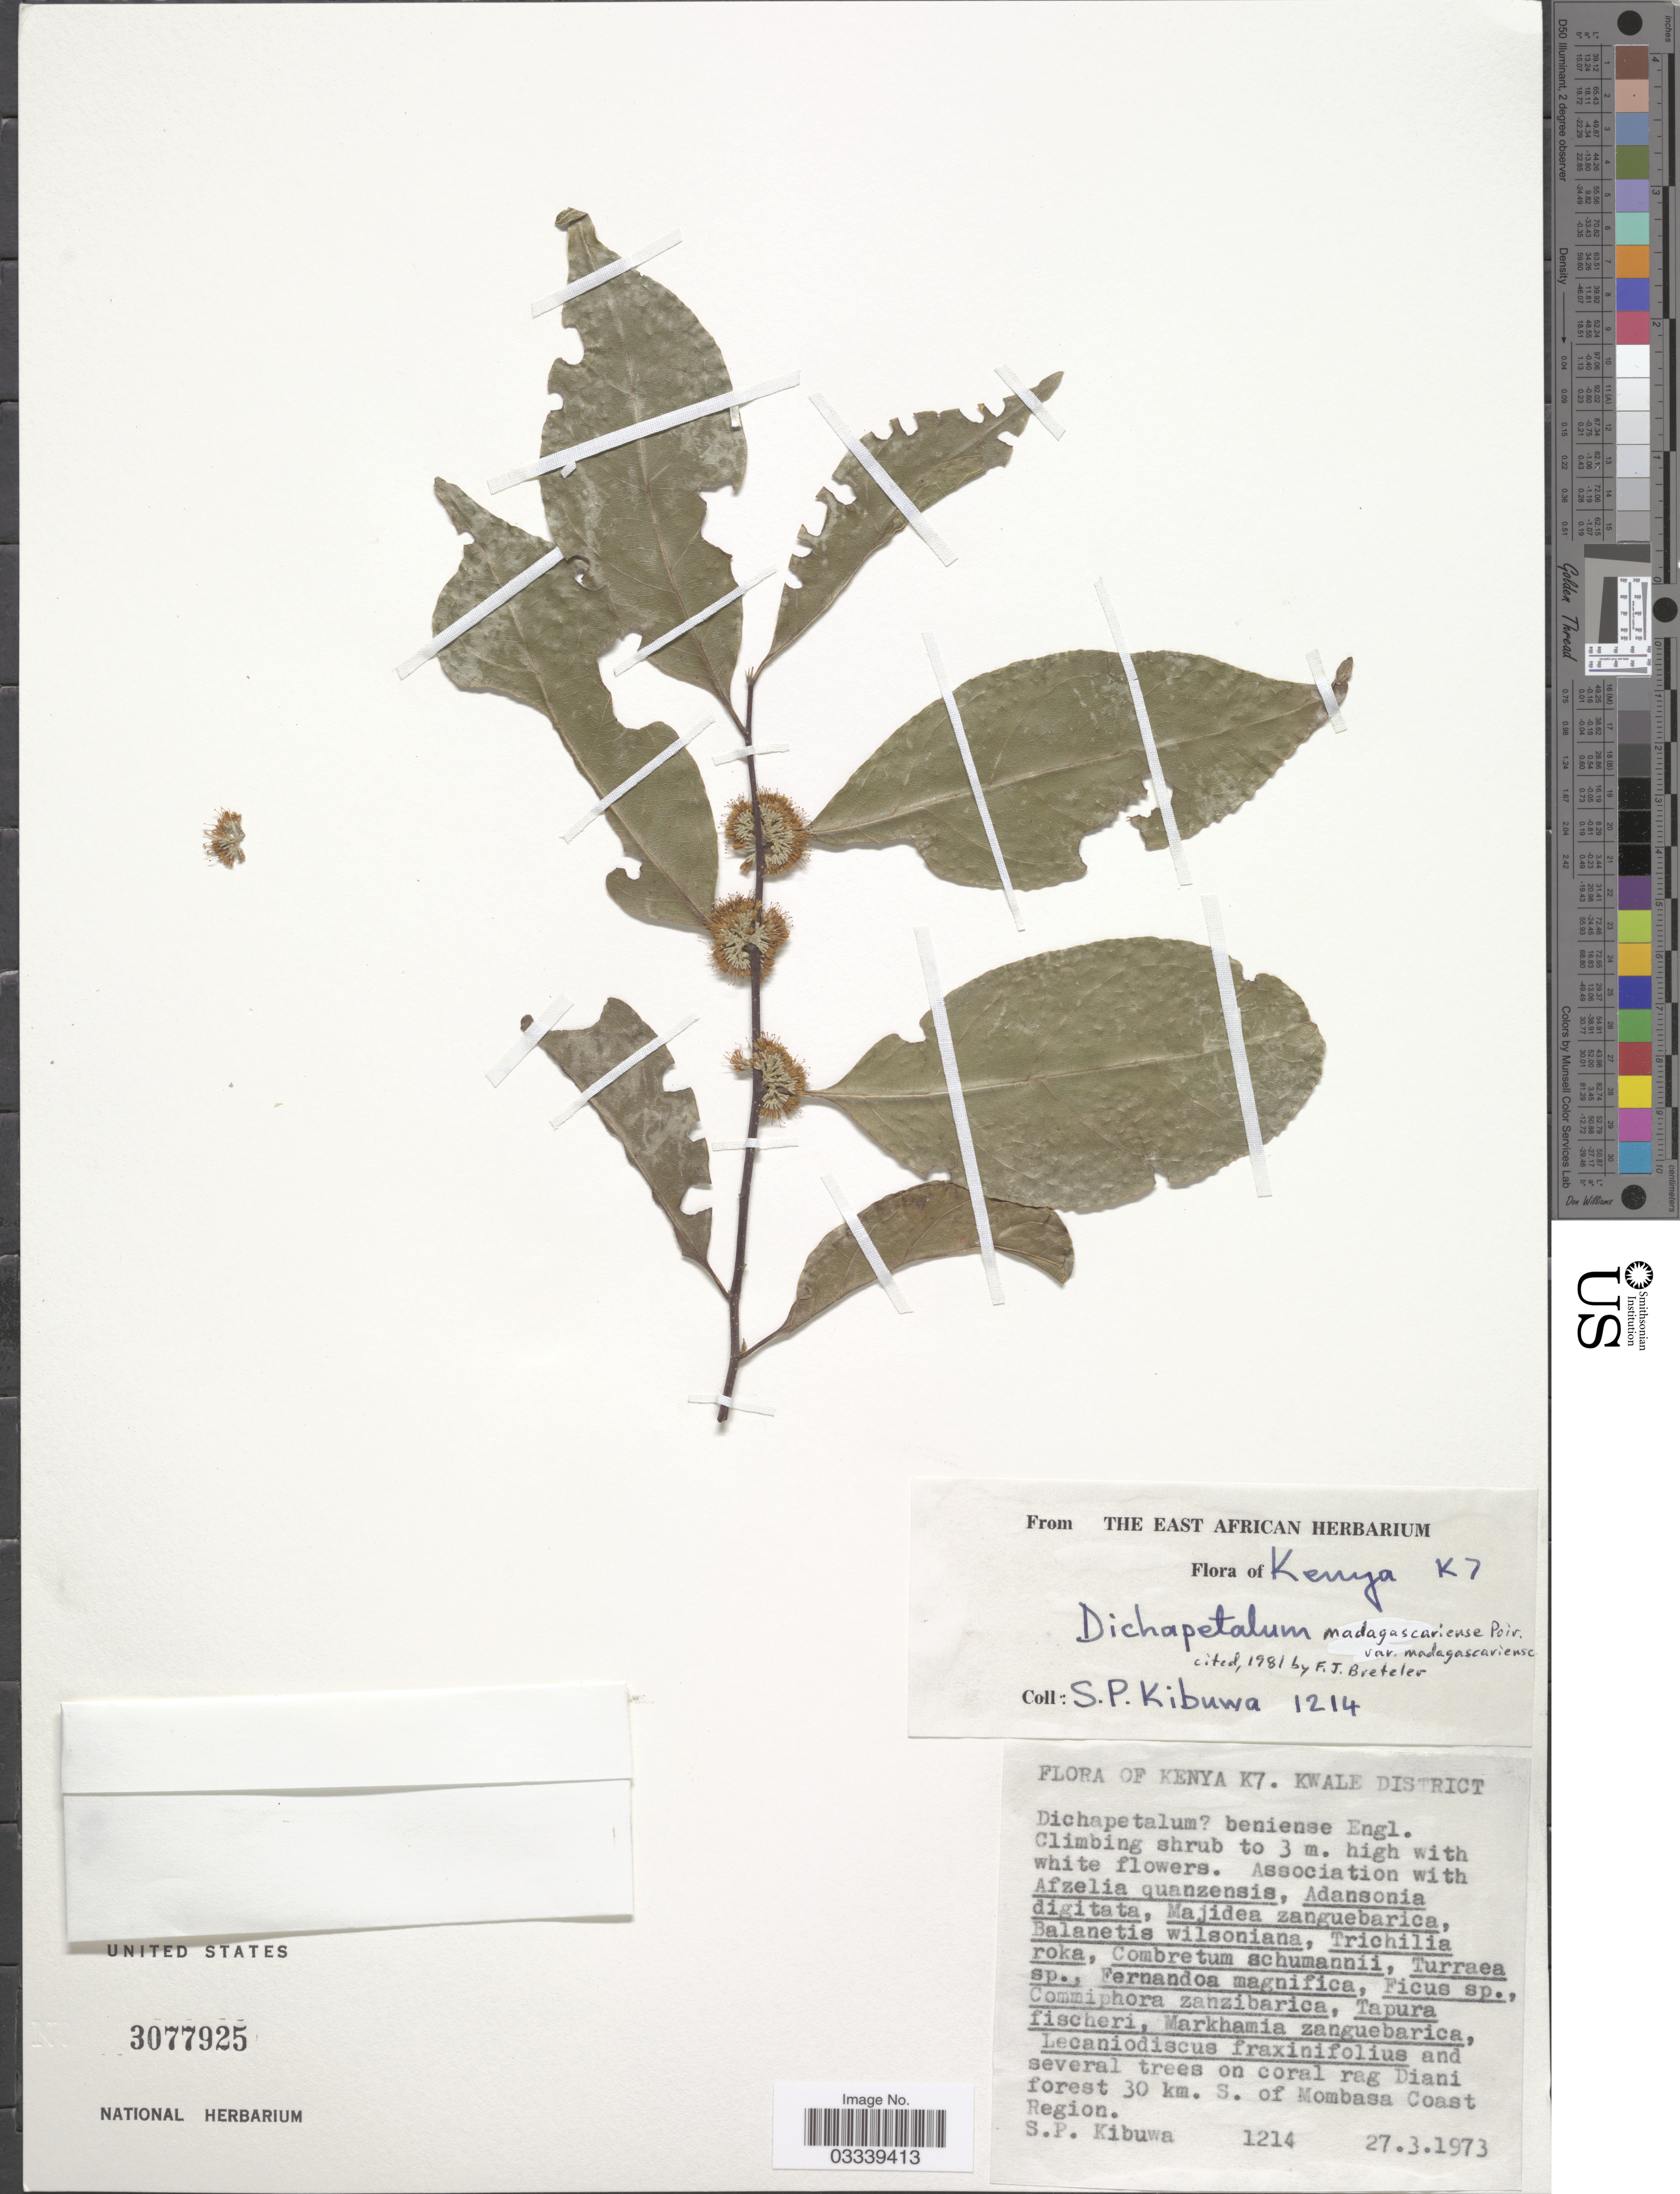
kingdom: Plantae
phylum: Tracheophyta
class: Magnoliopsida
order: Malpighiales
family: Dichapetalaceae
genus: Dichapetalum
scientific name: Dichapetalum madagascariense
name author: Poir.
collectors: S. Kibuwa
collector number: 1214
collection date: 1973-03-27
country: Kenya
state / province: Kwale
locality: K7, Kwale District, Diani forest 30 km. S. of Mombosa Coast Region.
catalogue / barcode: US 3077925